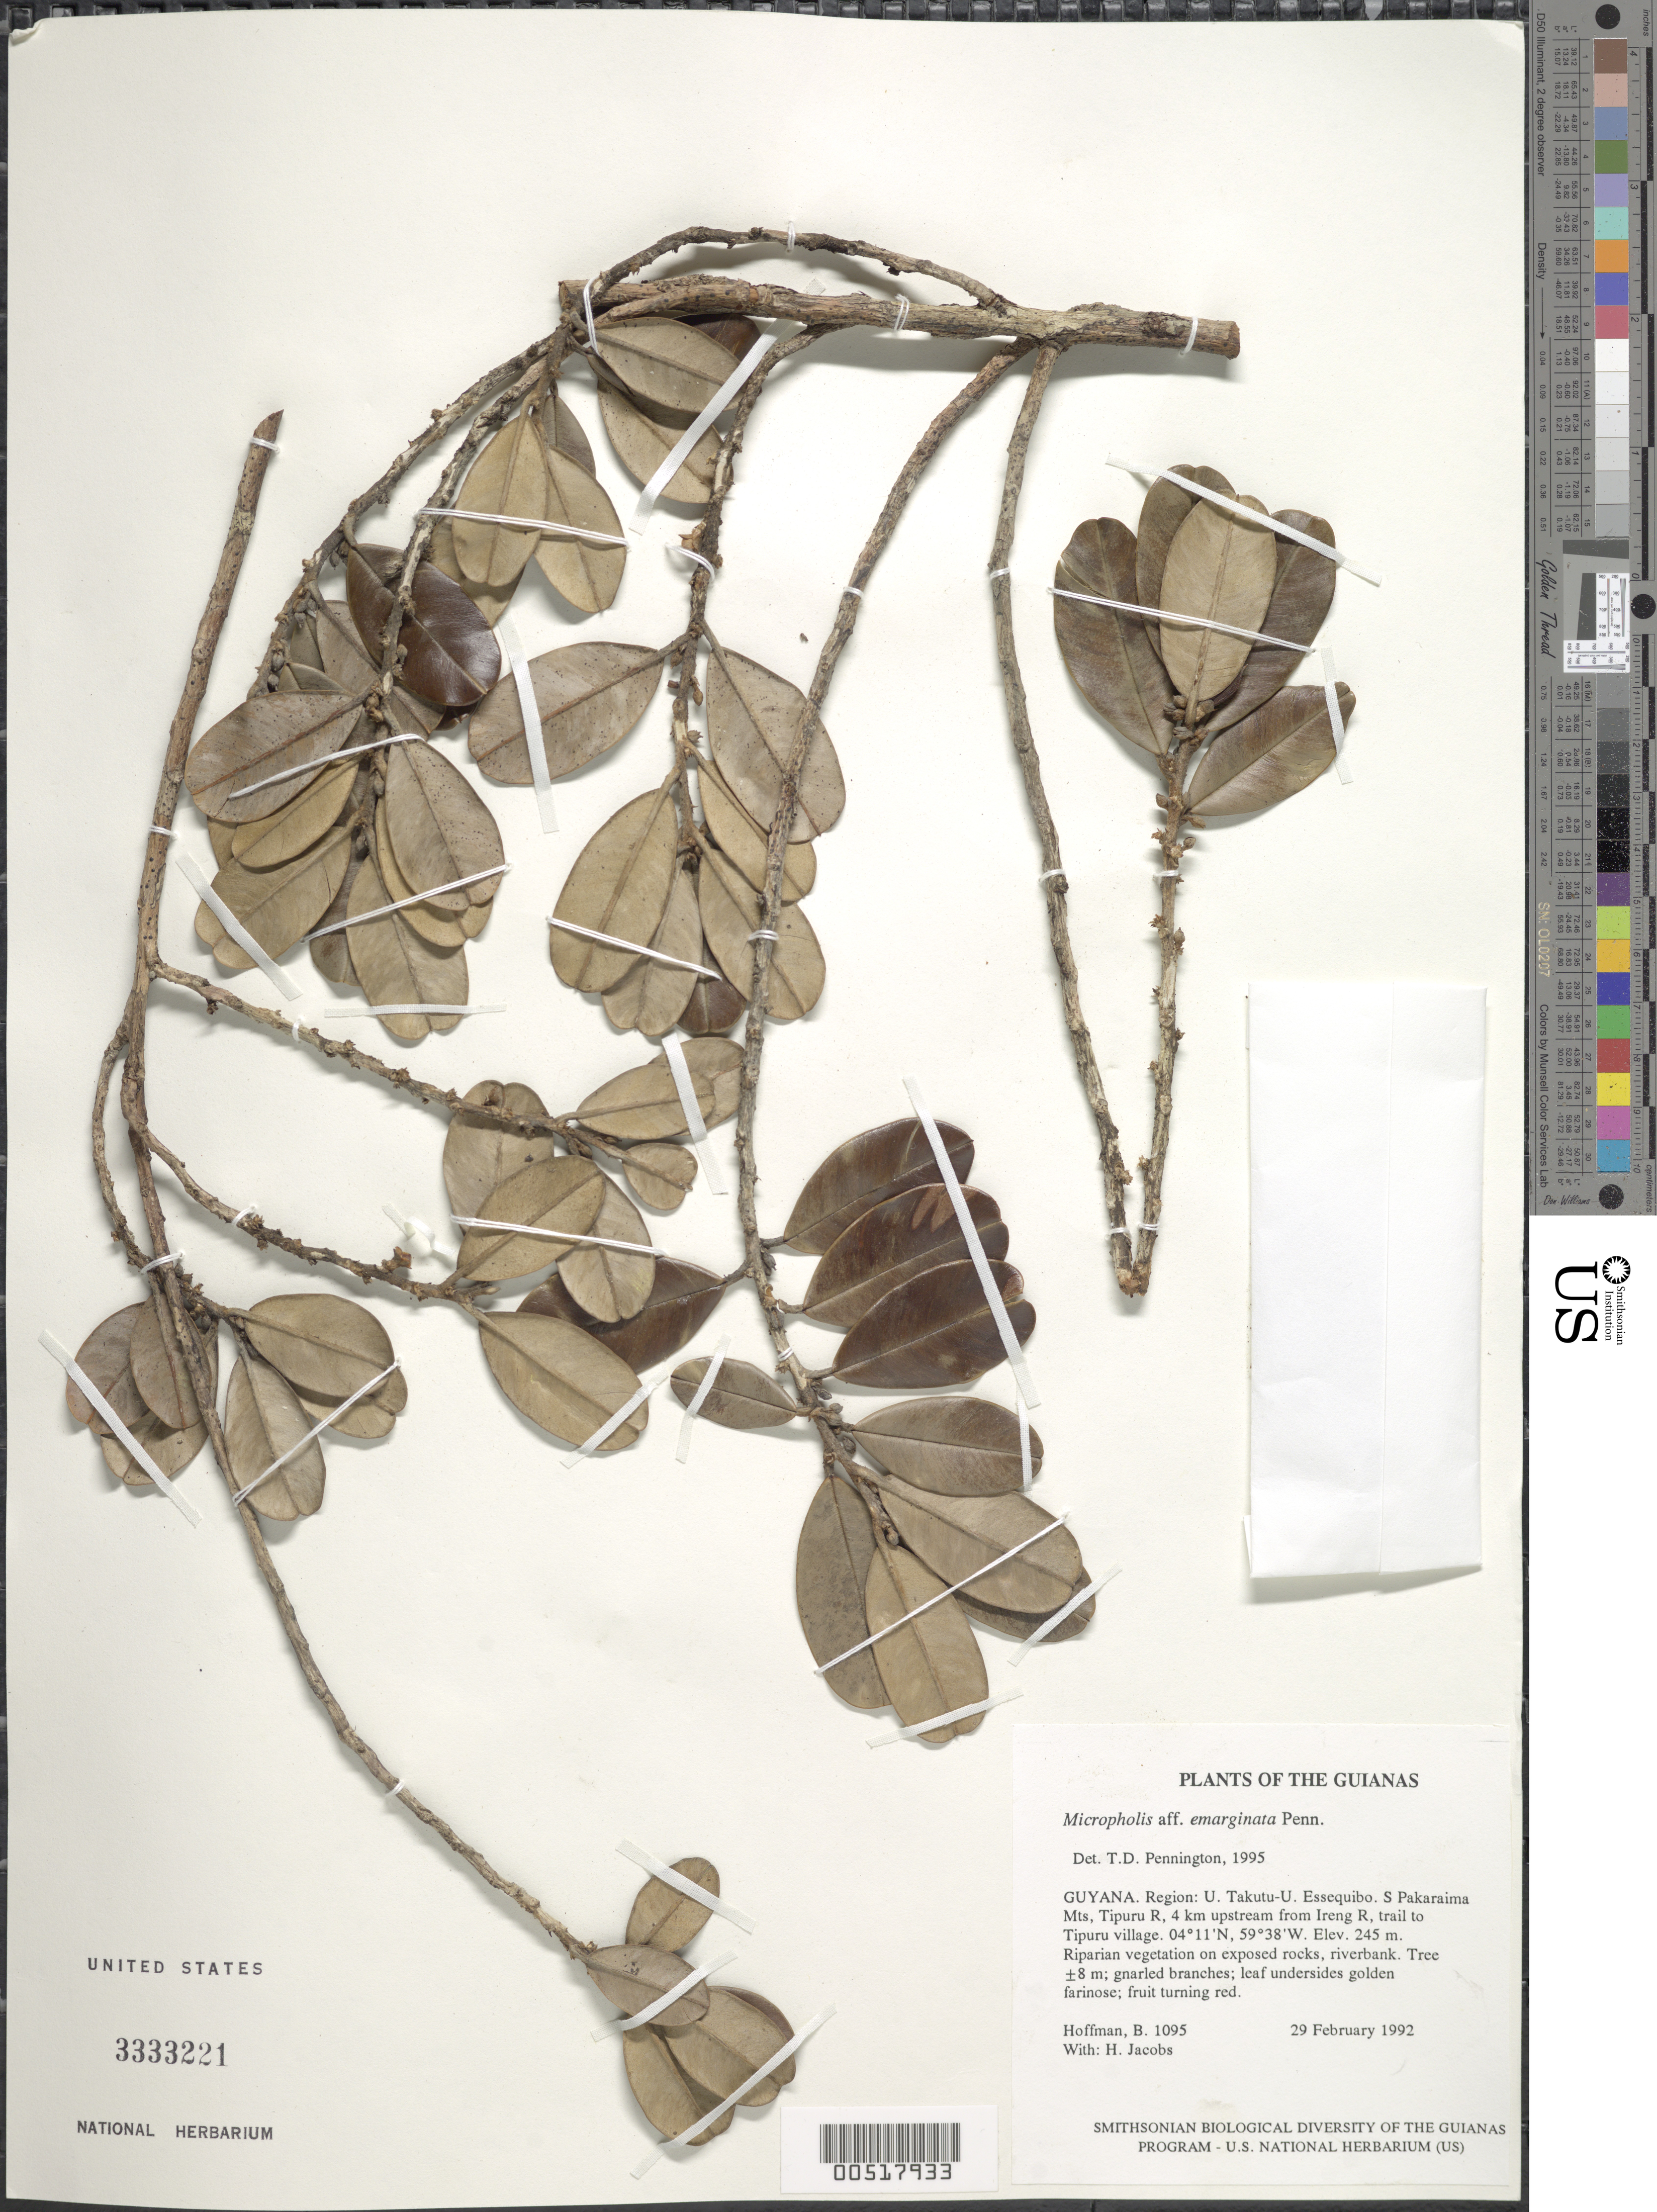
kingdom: Plantae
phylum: Tracheophyta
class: Magnoliopsida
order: Ericales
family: Sapotaceae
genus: Micropholis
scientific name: Micropholis emarginata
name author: T.D. Penn.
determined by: Pennington, T. D., (K)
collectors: B. Hoffman & H. Jacobs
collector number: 1095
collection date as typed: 29 February 1992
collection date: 1992-02-29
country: Guyana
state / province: U. Takutu-U. Essequibo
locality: S Pakaraima Mts, Tipuru River, 4 km upstream from Ireng R., trail to Tipuru Village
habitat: Riparian vegetation on exposed rocks, riverbank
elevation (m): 245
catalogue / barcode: US 3333221